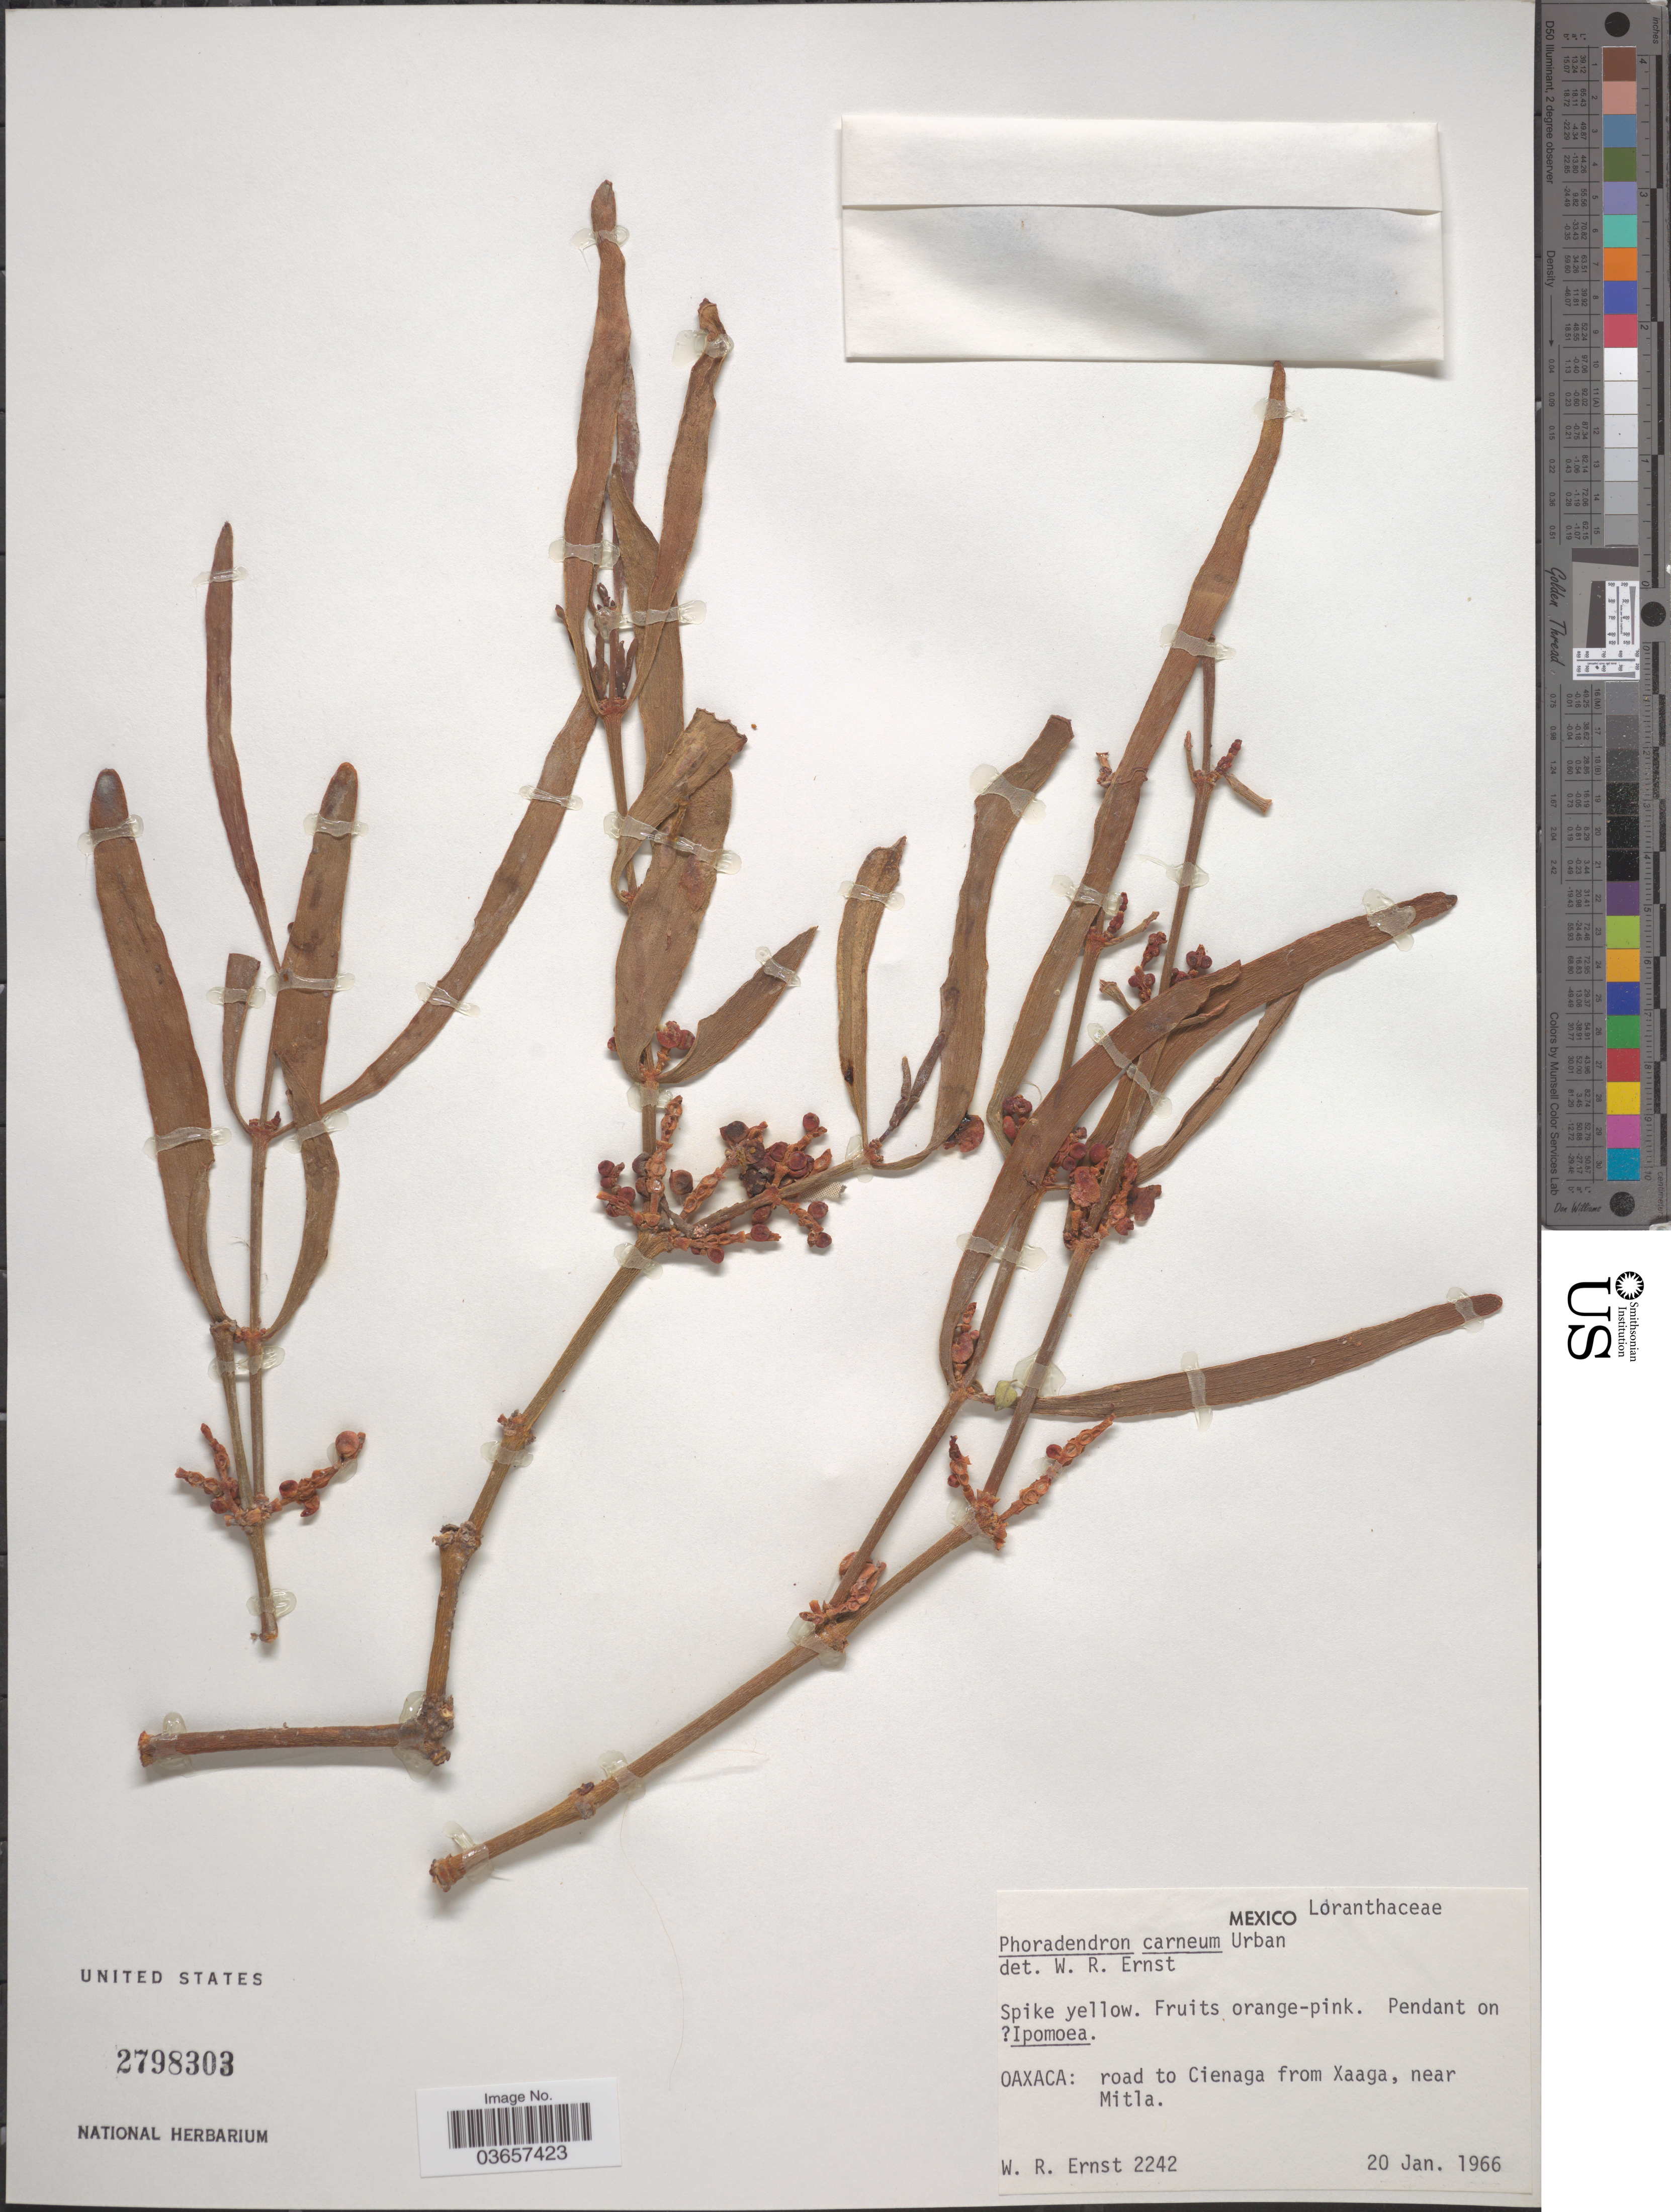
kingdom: Plantae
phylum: Tracheophyta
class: Magnoliopsida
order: Santalales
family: Viscaceae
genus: Phoradendron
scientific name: Phoradendron carneum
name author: Urb.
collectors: W. R. Ernst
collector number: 2242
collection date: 1966-01-20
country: Mexico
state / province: Oaxaca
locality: Road to Cienaga from Xaaga, near Mitla.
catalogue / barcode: US 2798303